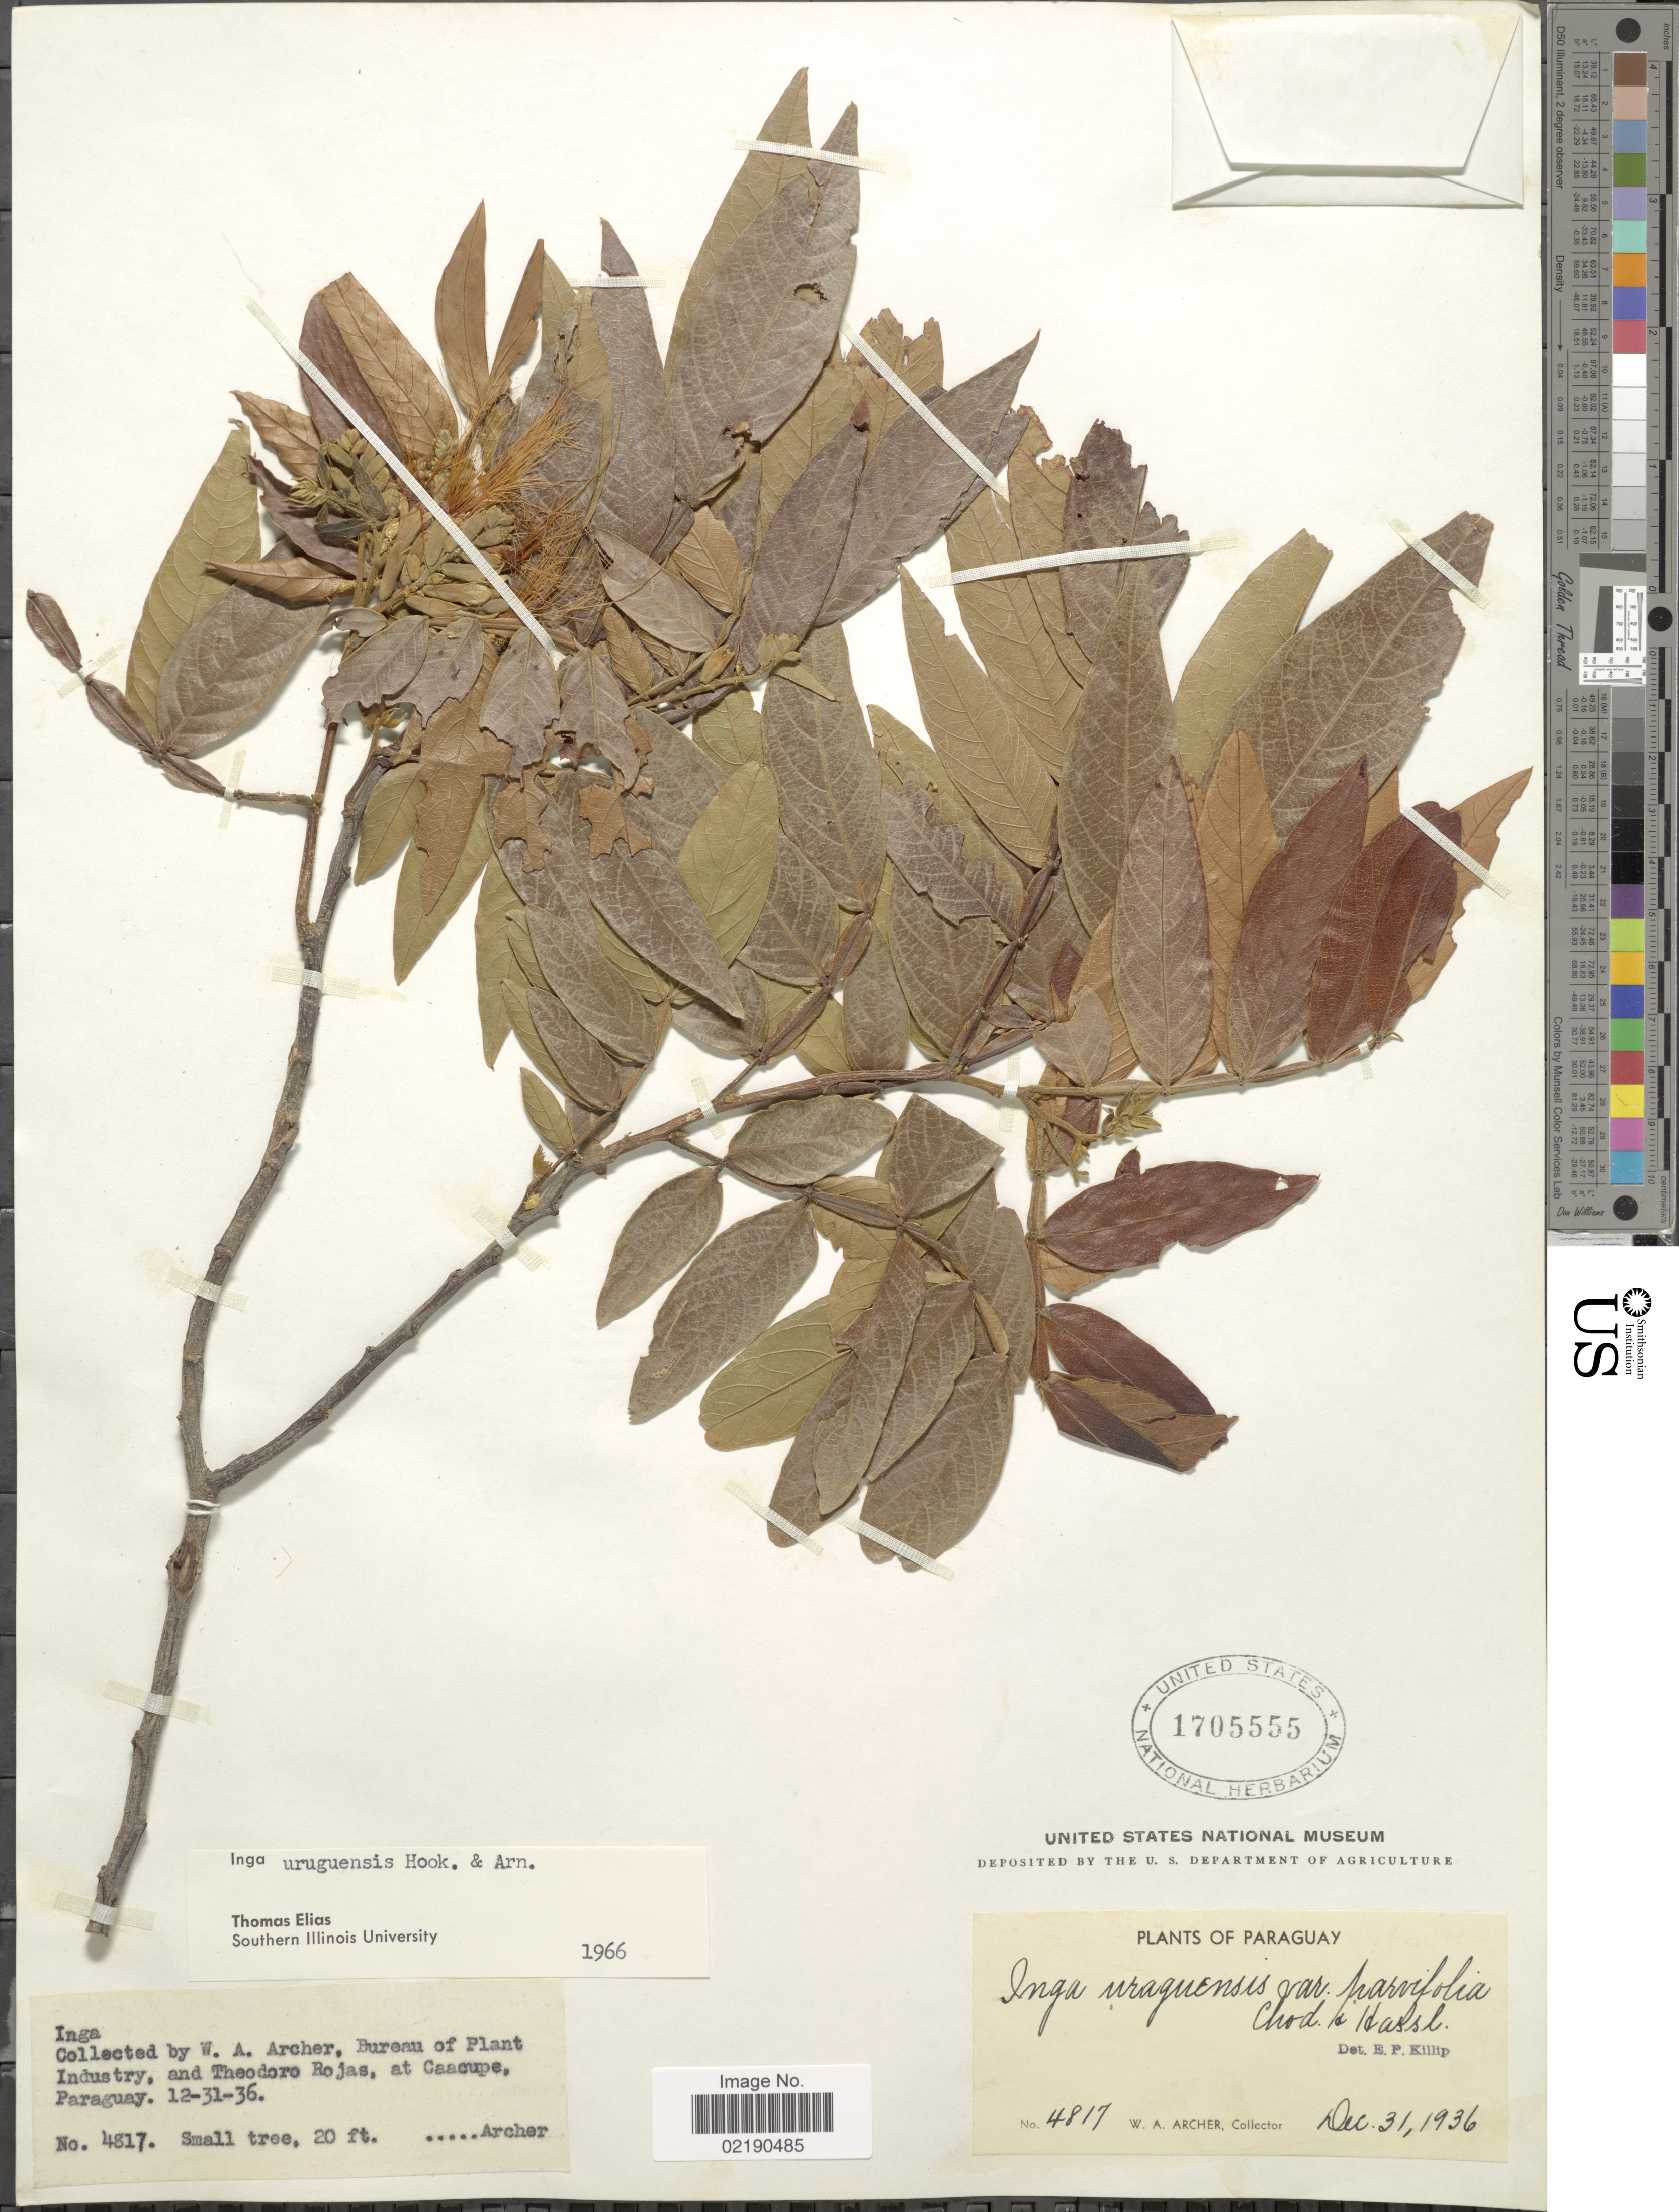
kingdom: Plantae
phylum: Tracheophyta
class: Magnoliopsida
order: Fabales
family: Fabaceae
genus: Inga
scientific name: Inga vera subsp. affinis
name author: (DC.) T.D. Penn.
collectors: W. A. Archer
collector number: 4817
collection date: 1936-12-31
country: Paraguay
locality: At Caacupe, Paraguay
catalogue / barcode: US 1705555